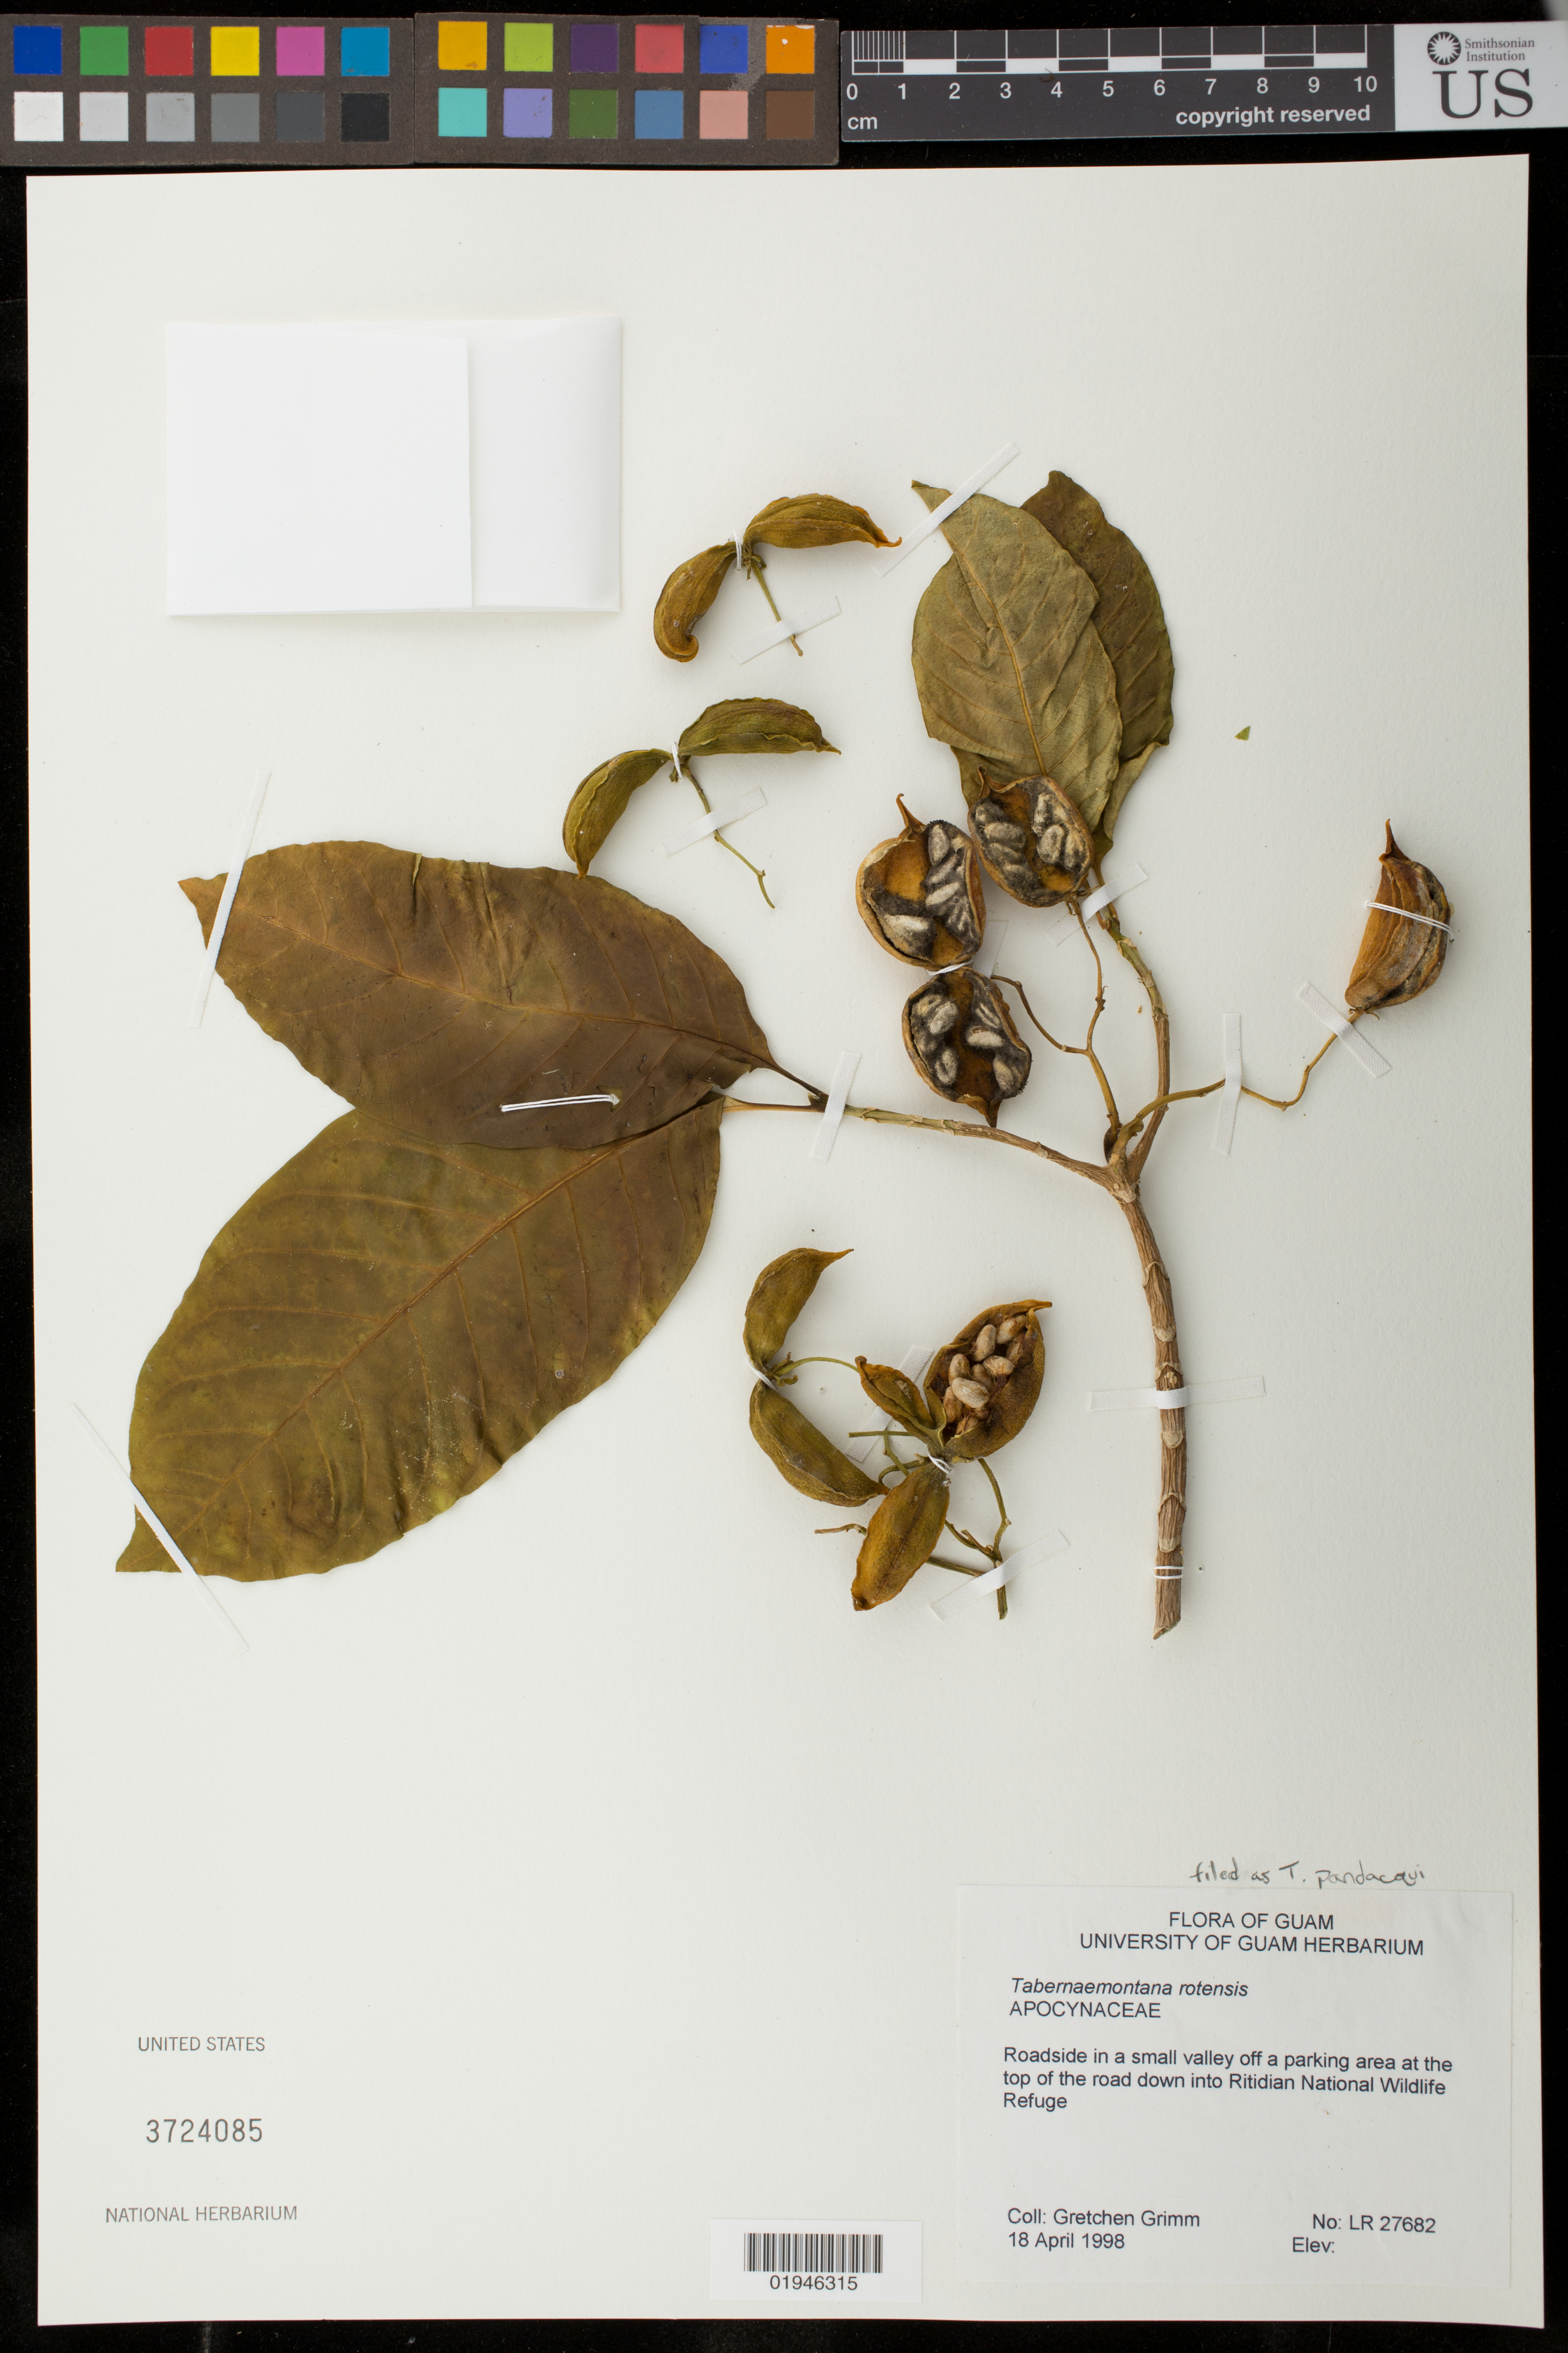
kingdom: Plantae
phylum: Tracheophyta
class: Magnoliopsida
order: Gentianales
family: Apocynaceae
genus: Tabernaemontana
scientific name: Tabernaemontana pandacaqui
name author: Poir.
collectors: G. Grimm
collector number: LR 27682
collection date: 1998-04-18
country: U.S. Administered Pacific Islands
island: Guam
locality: Roadside in a small valley off a parking area at the top of the road down into Ritidian National Wildlife Refuge.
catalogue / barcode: US 3724085